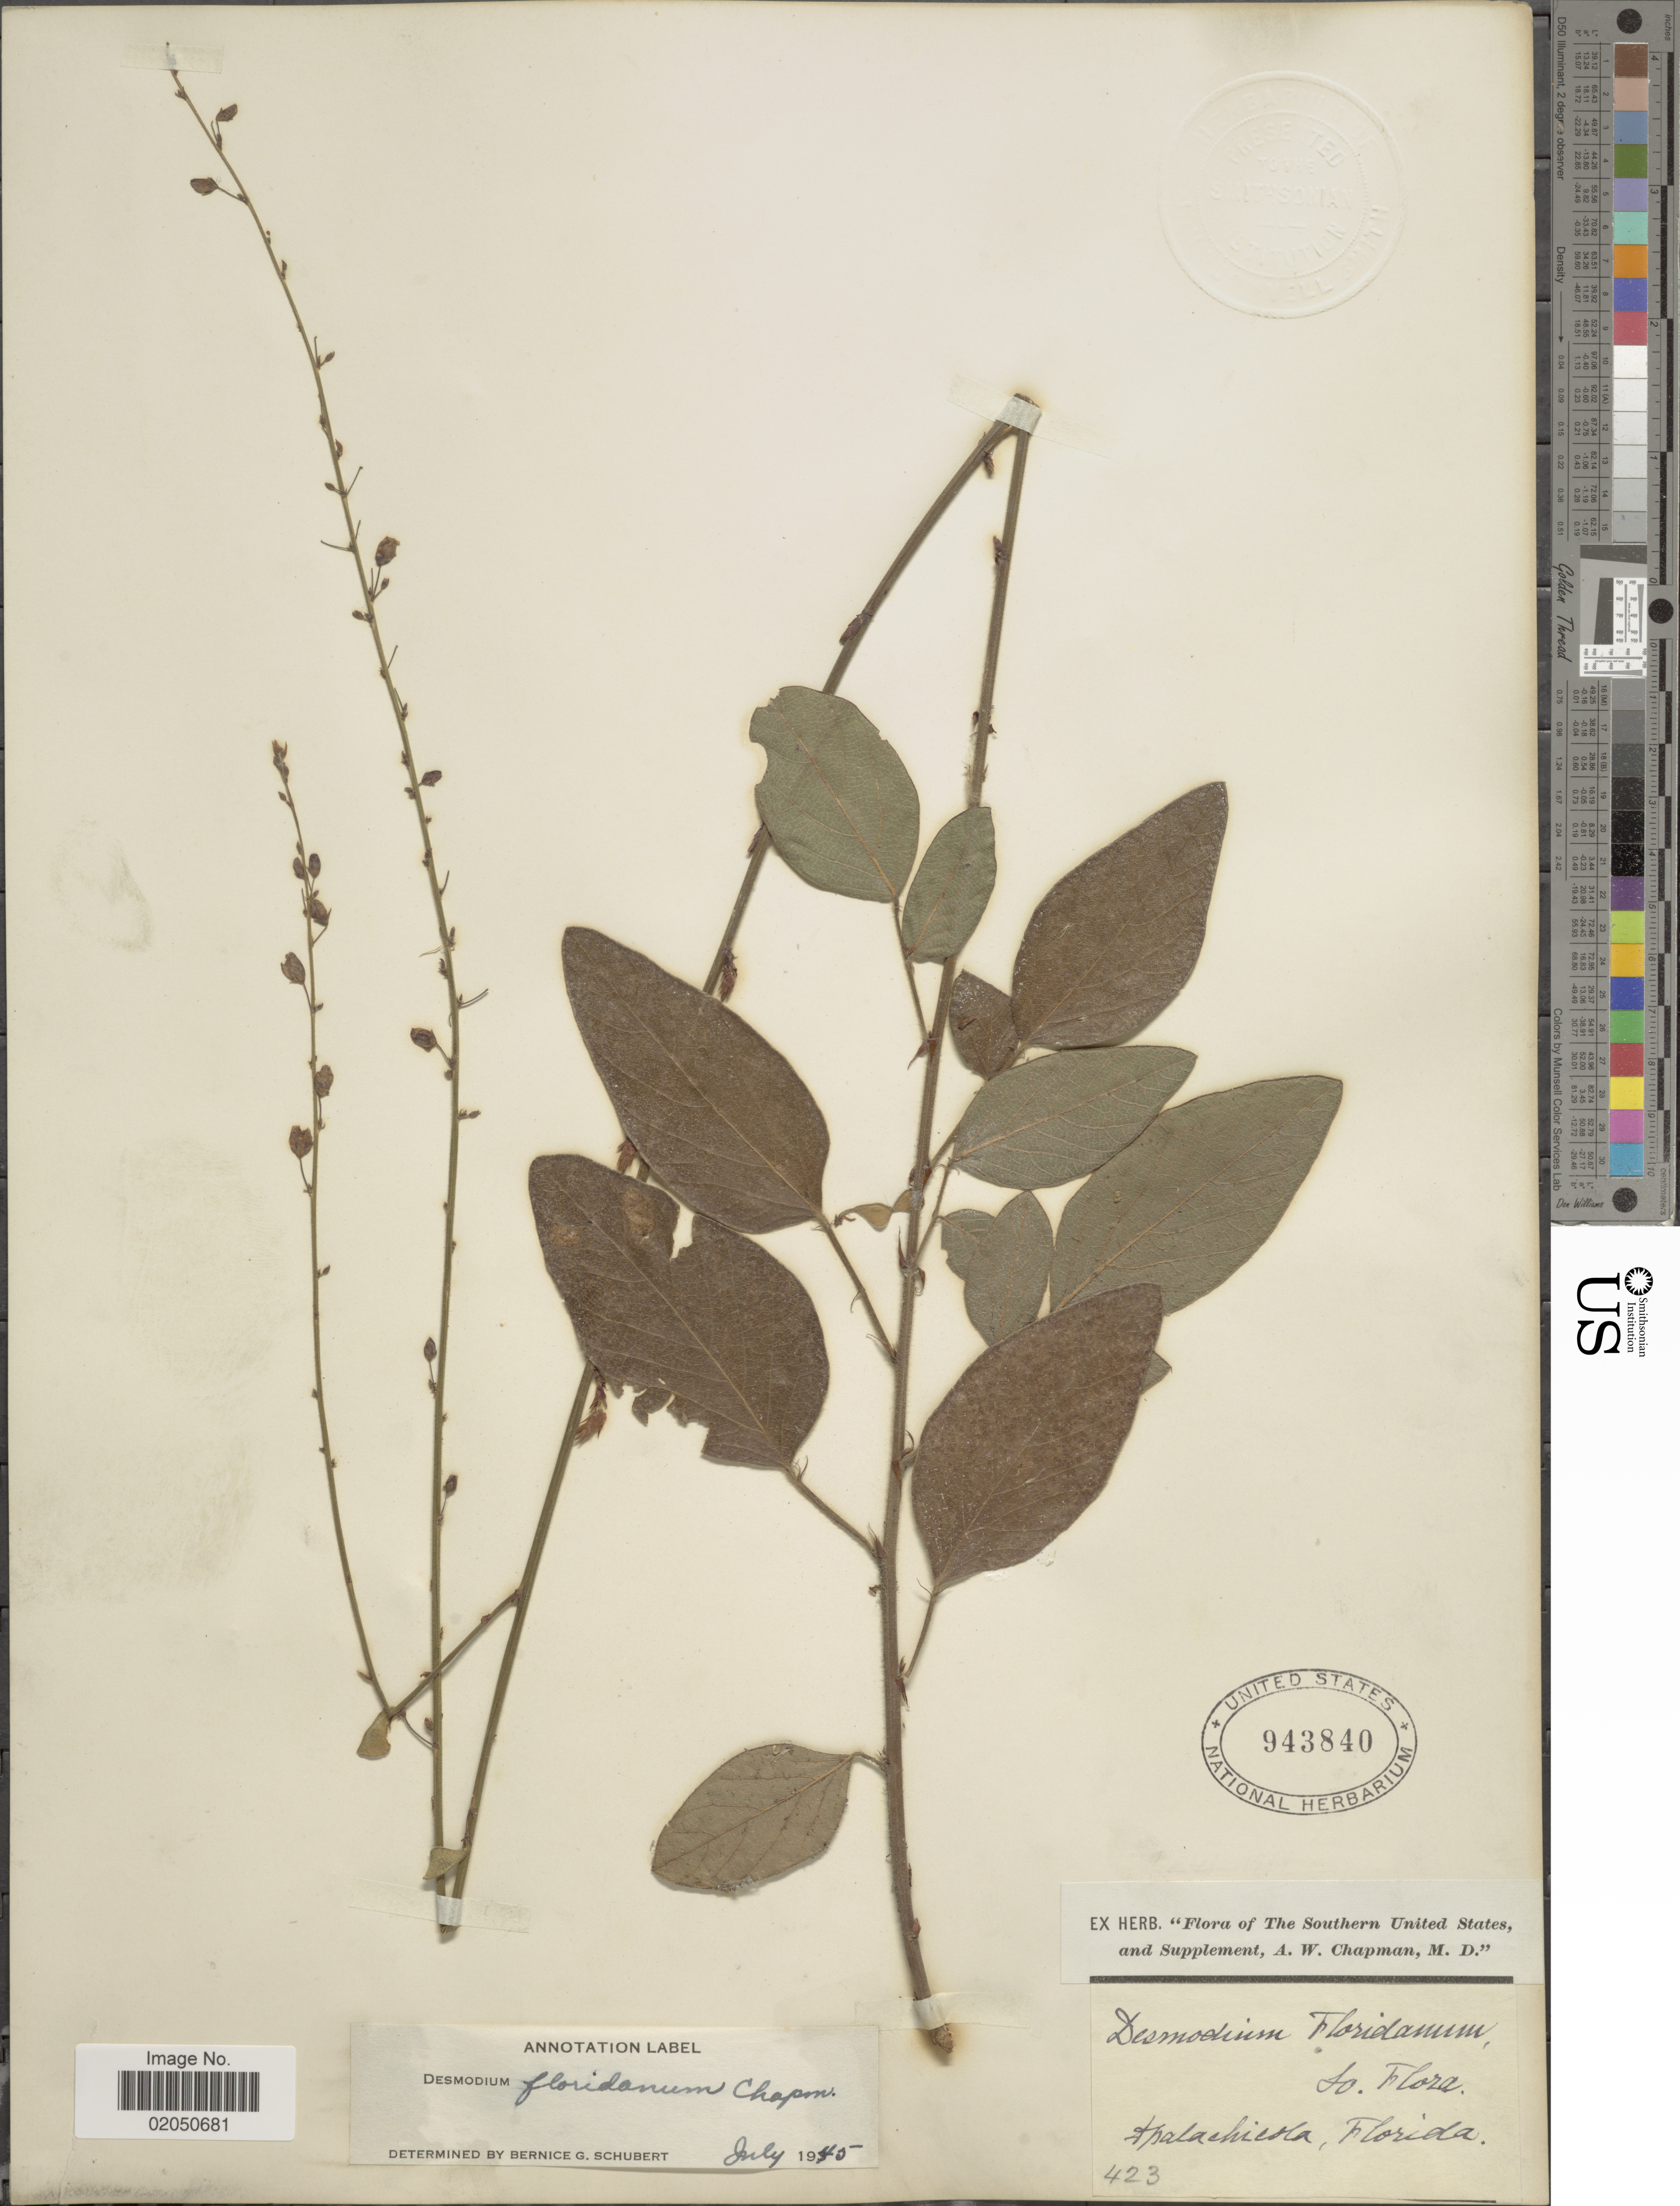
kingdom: Plantae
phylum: Tracheophyta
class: Magnoliopsida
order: Fabales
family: Fabaceae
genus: Desmodium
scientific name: Desmodium floridanum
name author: Chapm.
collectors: A. W. Chapman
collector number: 423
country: United States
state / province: Florida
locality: Apalachicola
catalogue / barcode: US 943840